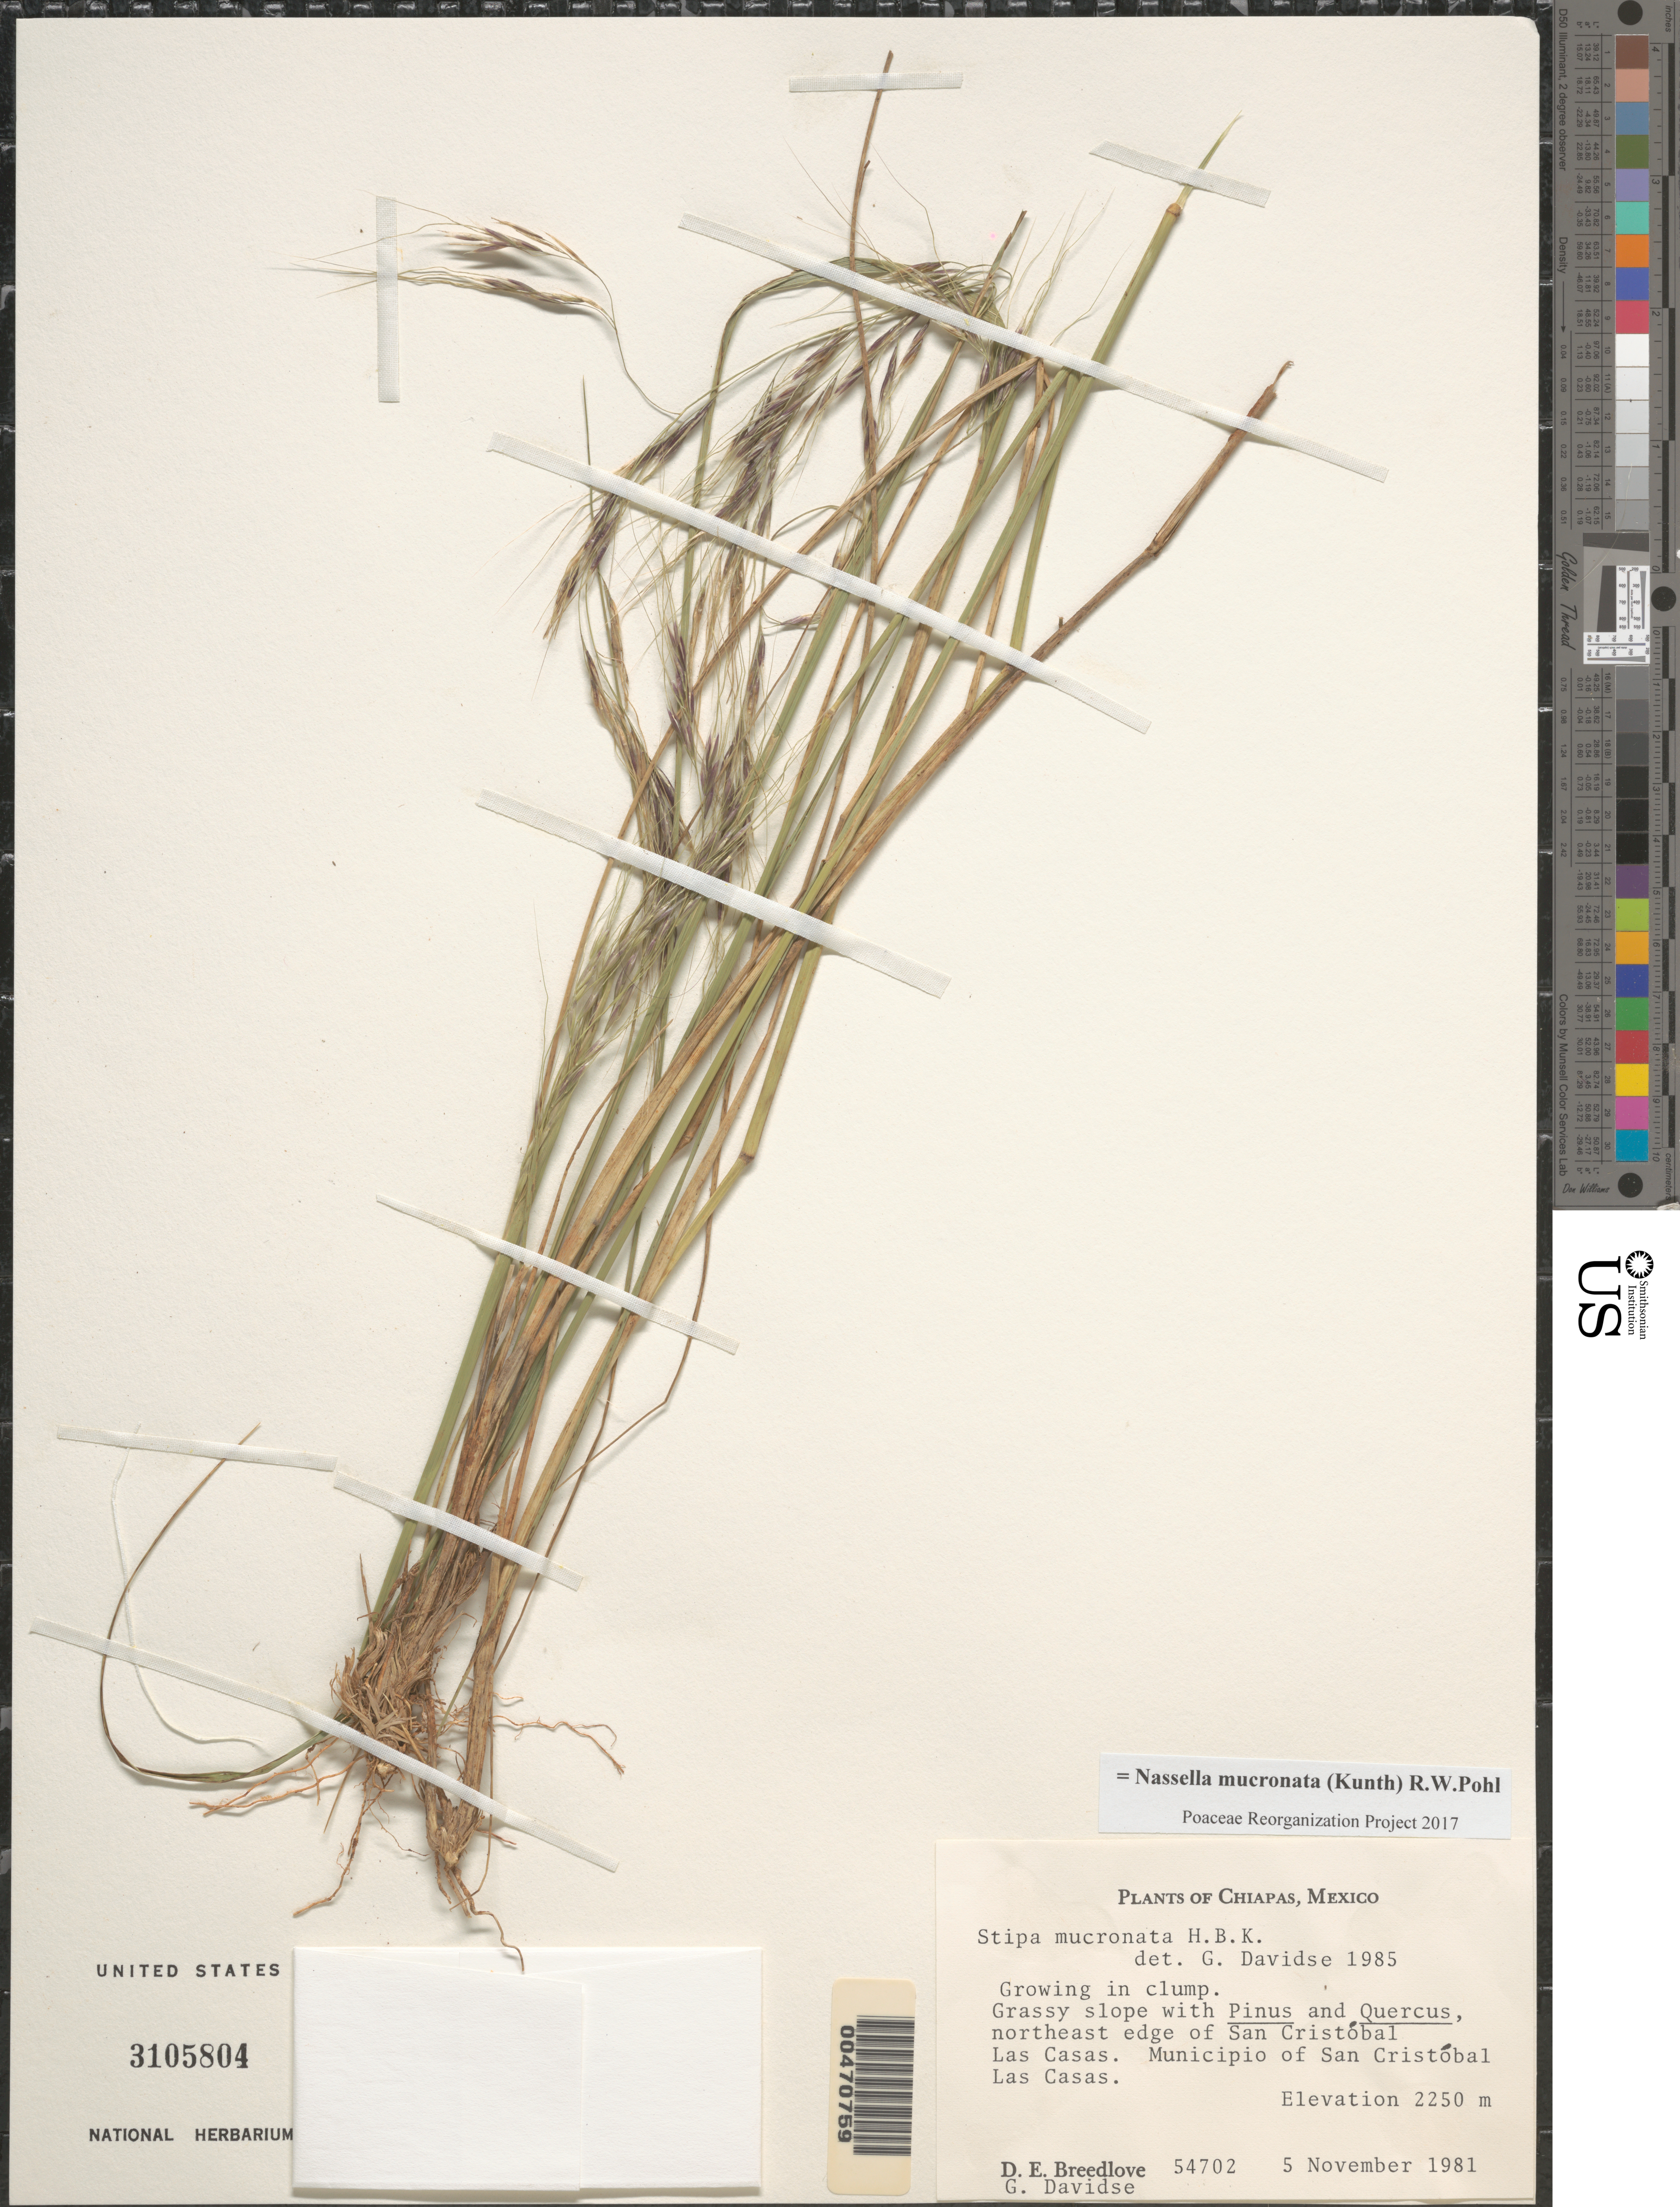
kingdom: Plantae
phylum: Tracheophyta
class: Liliopsida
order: Poales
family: Poaceae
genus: Nassella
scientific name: Nassella mucronata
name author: (Kunth) R.W. Pohl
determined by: Poaceae Reorganization Project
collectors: D. E. Breedlove & G. Davidse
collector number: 54702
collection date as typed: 5 Nov 1981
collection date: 1981-11-05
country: Mexico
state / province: Chiapas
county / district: San Cristóbal las Casas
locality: NE edge of San Cristóbal Las Casas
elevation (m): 2250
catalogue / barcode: US 3105804